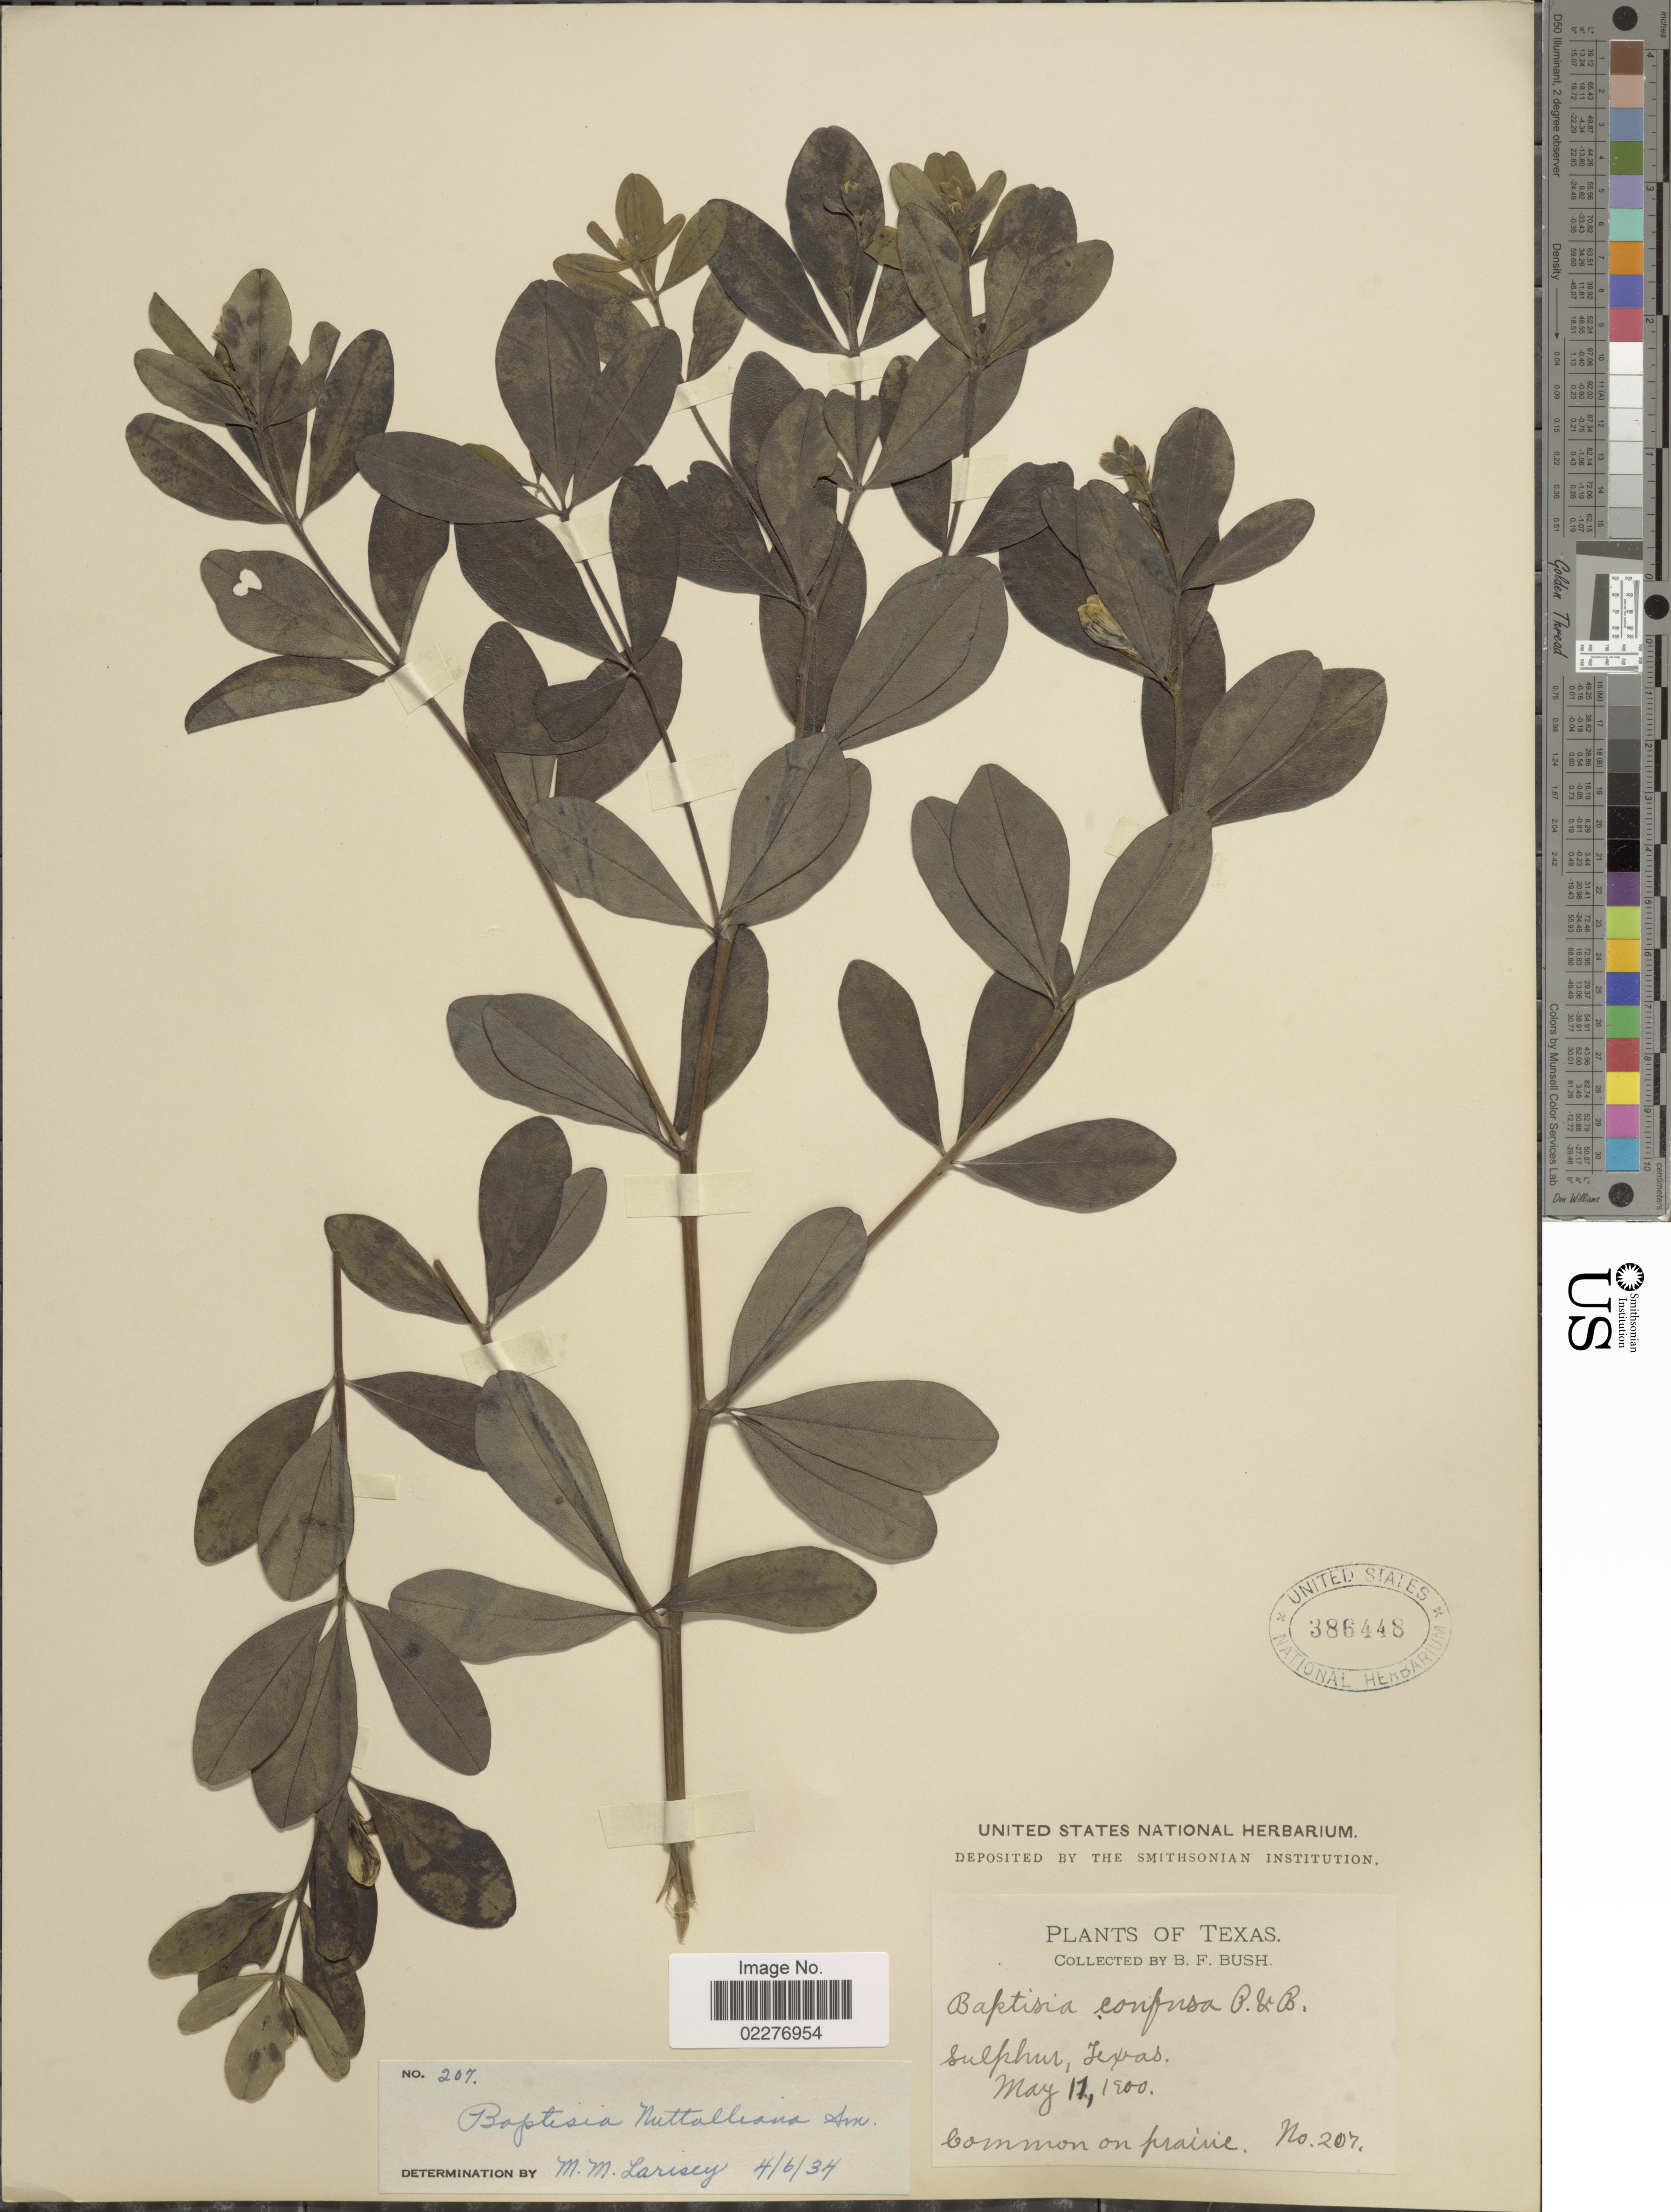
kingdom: Plantae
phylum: Tracheophyta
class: Magnoliopsida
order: Fabales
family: Fabaceae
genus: Baptisia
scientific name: Baptisia nuttalliana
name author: Small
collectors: B. F. Bush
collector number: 207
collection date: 1900-05-11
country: United States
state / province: Texas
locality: Sulphur, Common on prairie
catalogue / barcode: US 386448